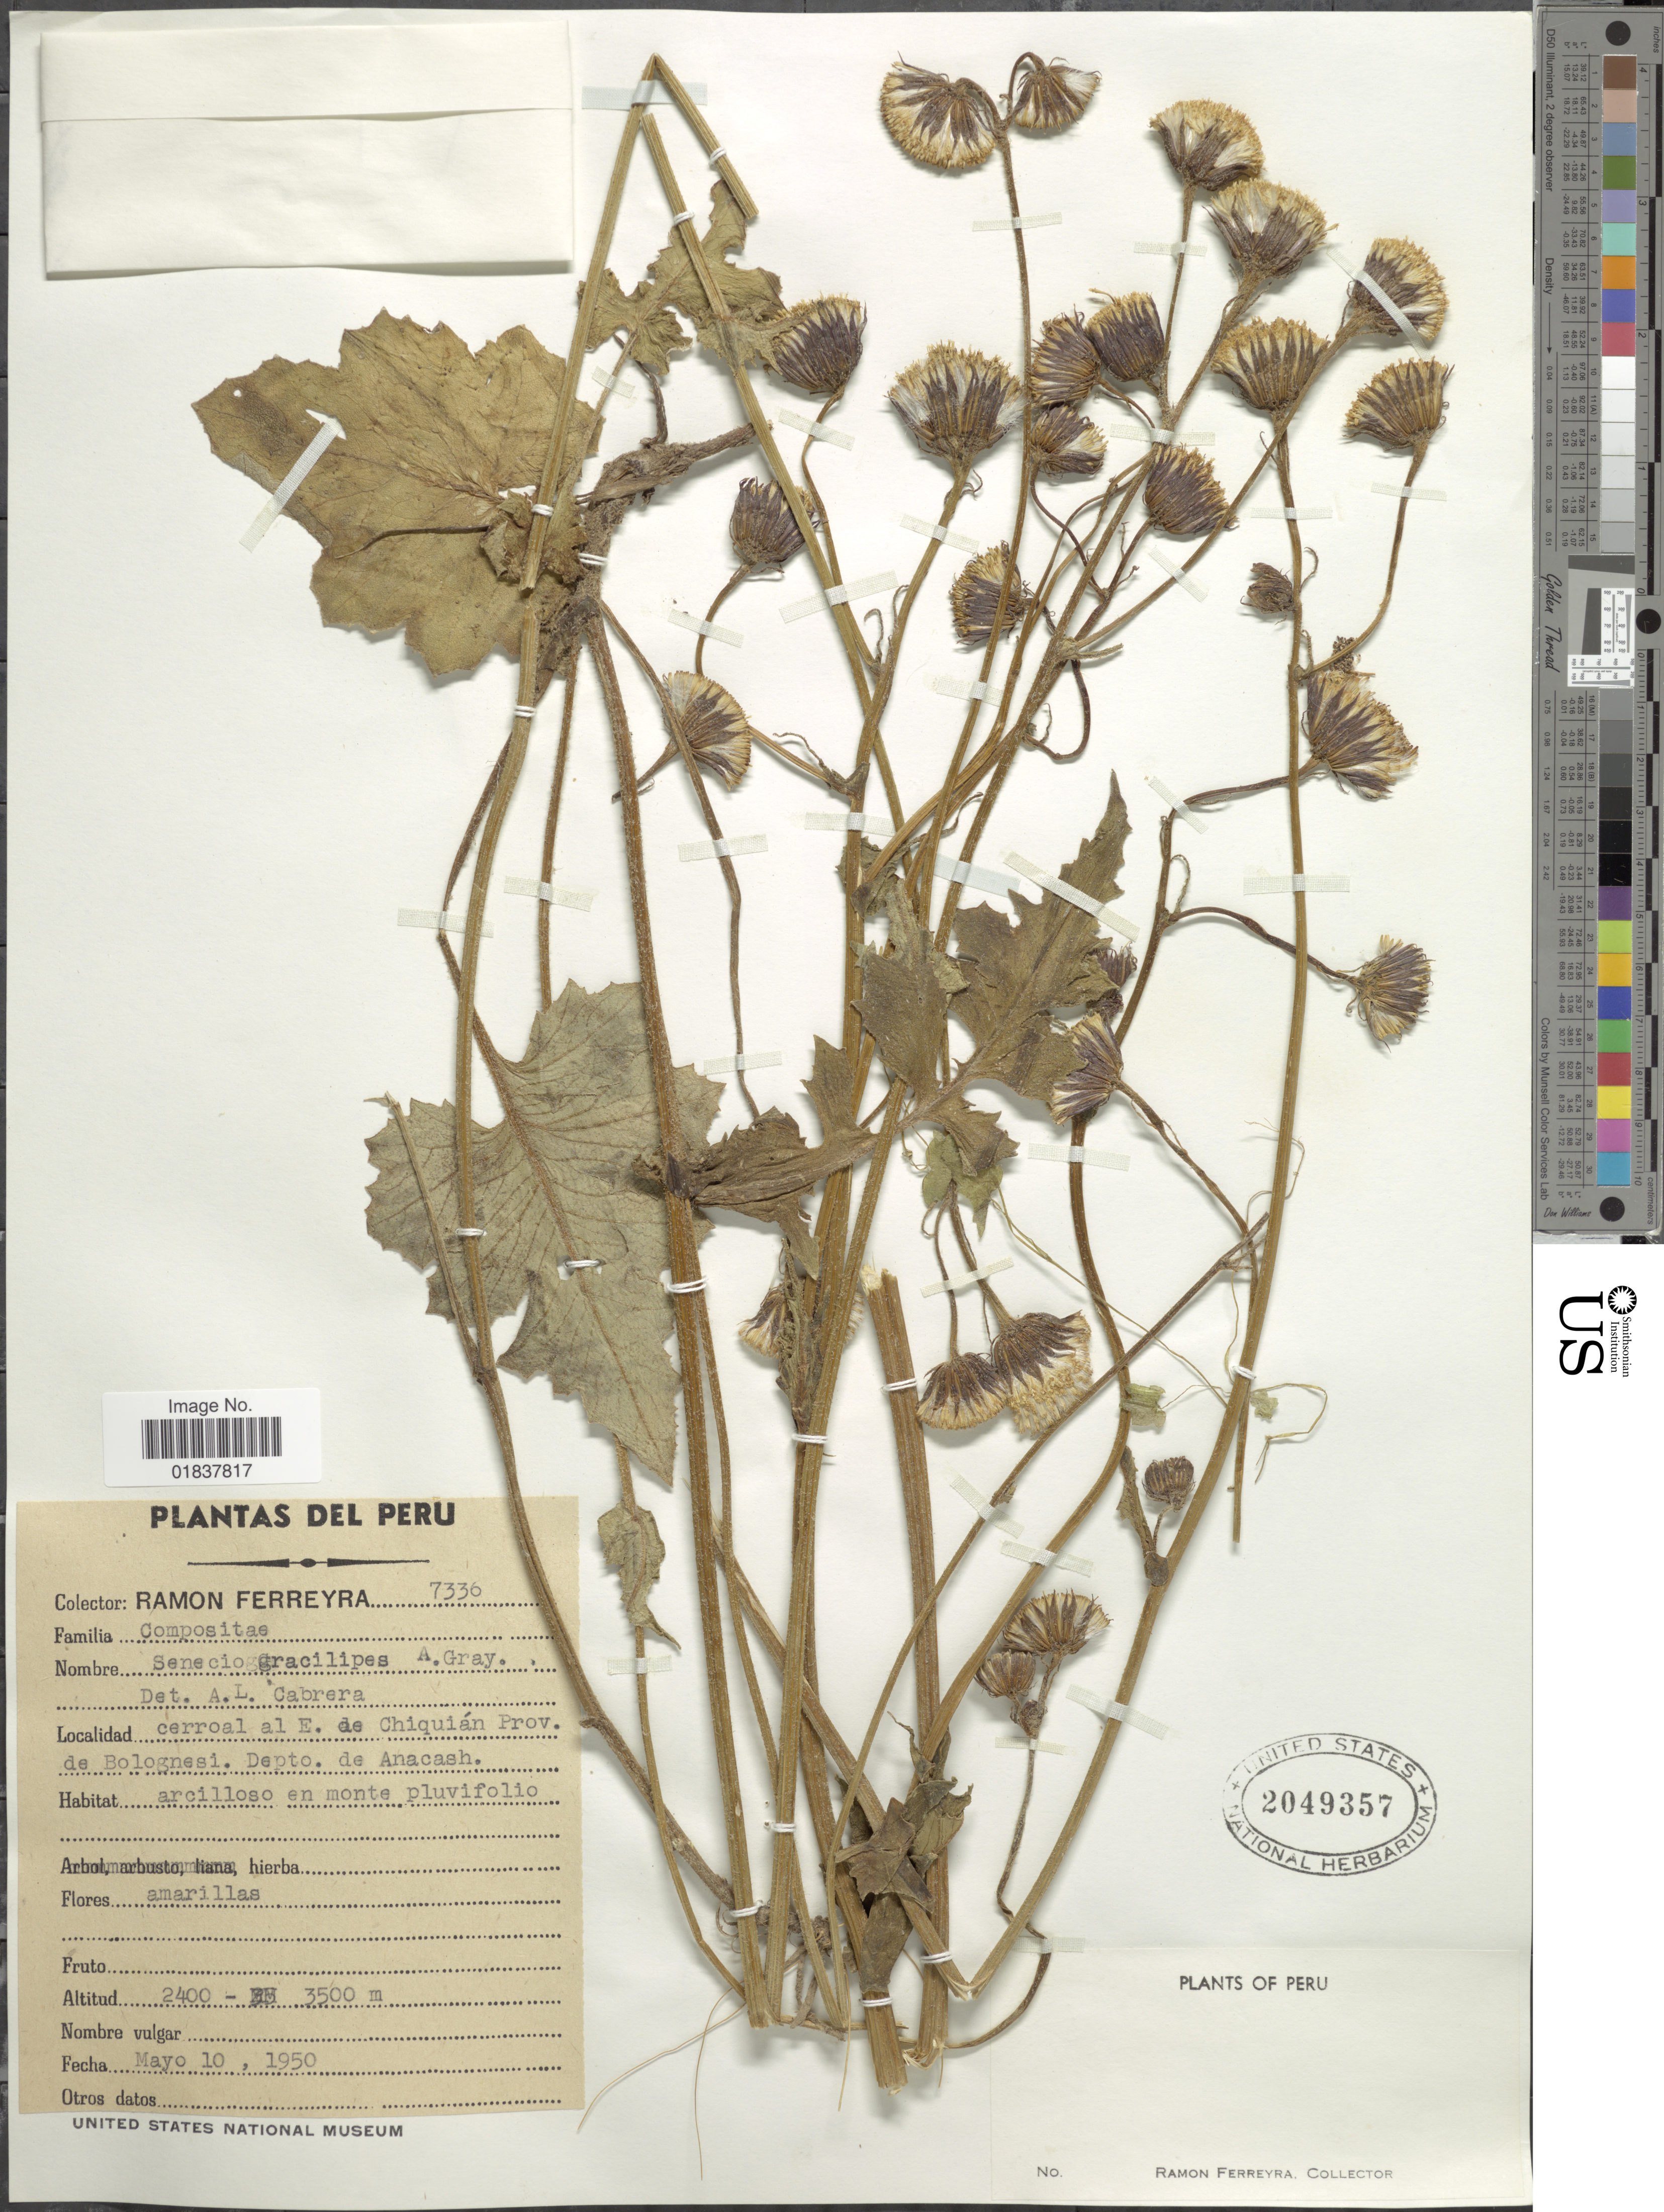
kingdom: Plantae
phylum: Tracheophyta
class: Magnoliopsida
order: Asterales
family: Asteraceae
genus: Senecio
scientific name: Senecio gracilipes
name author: A. Gray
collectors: R. A. Ferreyra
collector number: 7336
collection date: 1950-05-10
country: Peru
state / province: Ancash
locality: E de Chiquian Prov. de Bolognesi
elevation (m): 2400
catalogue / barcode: US 2049357